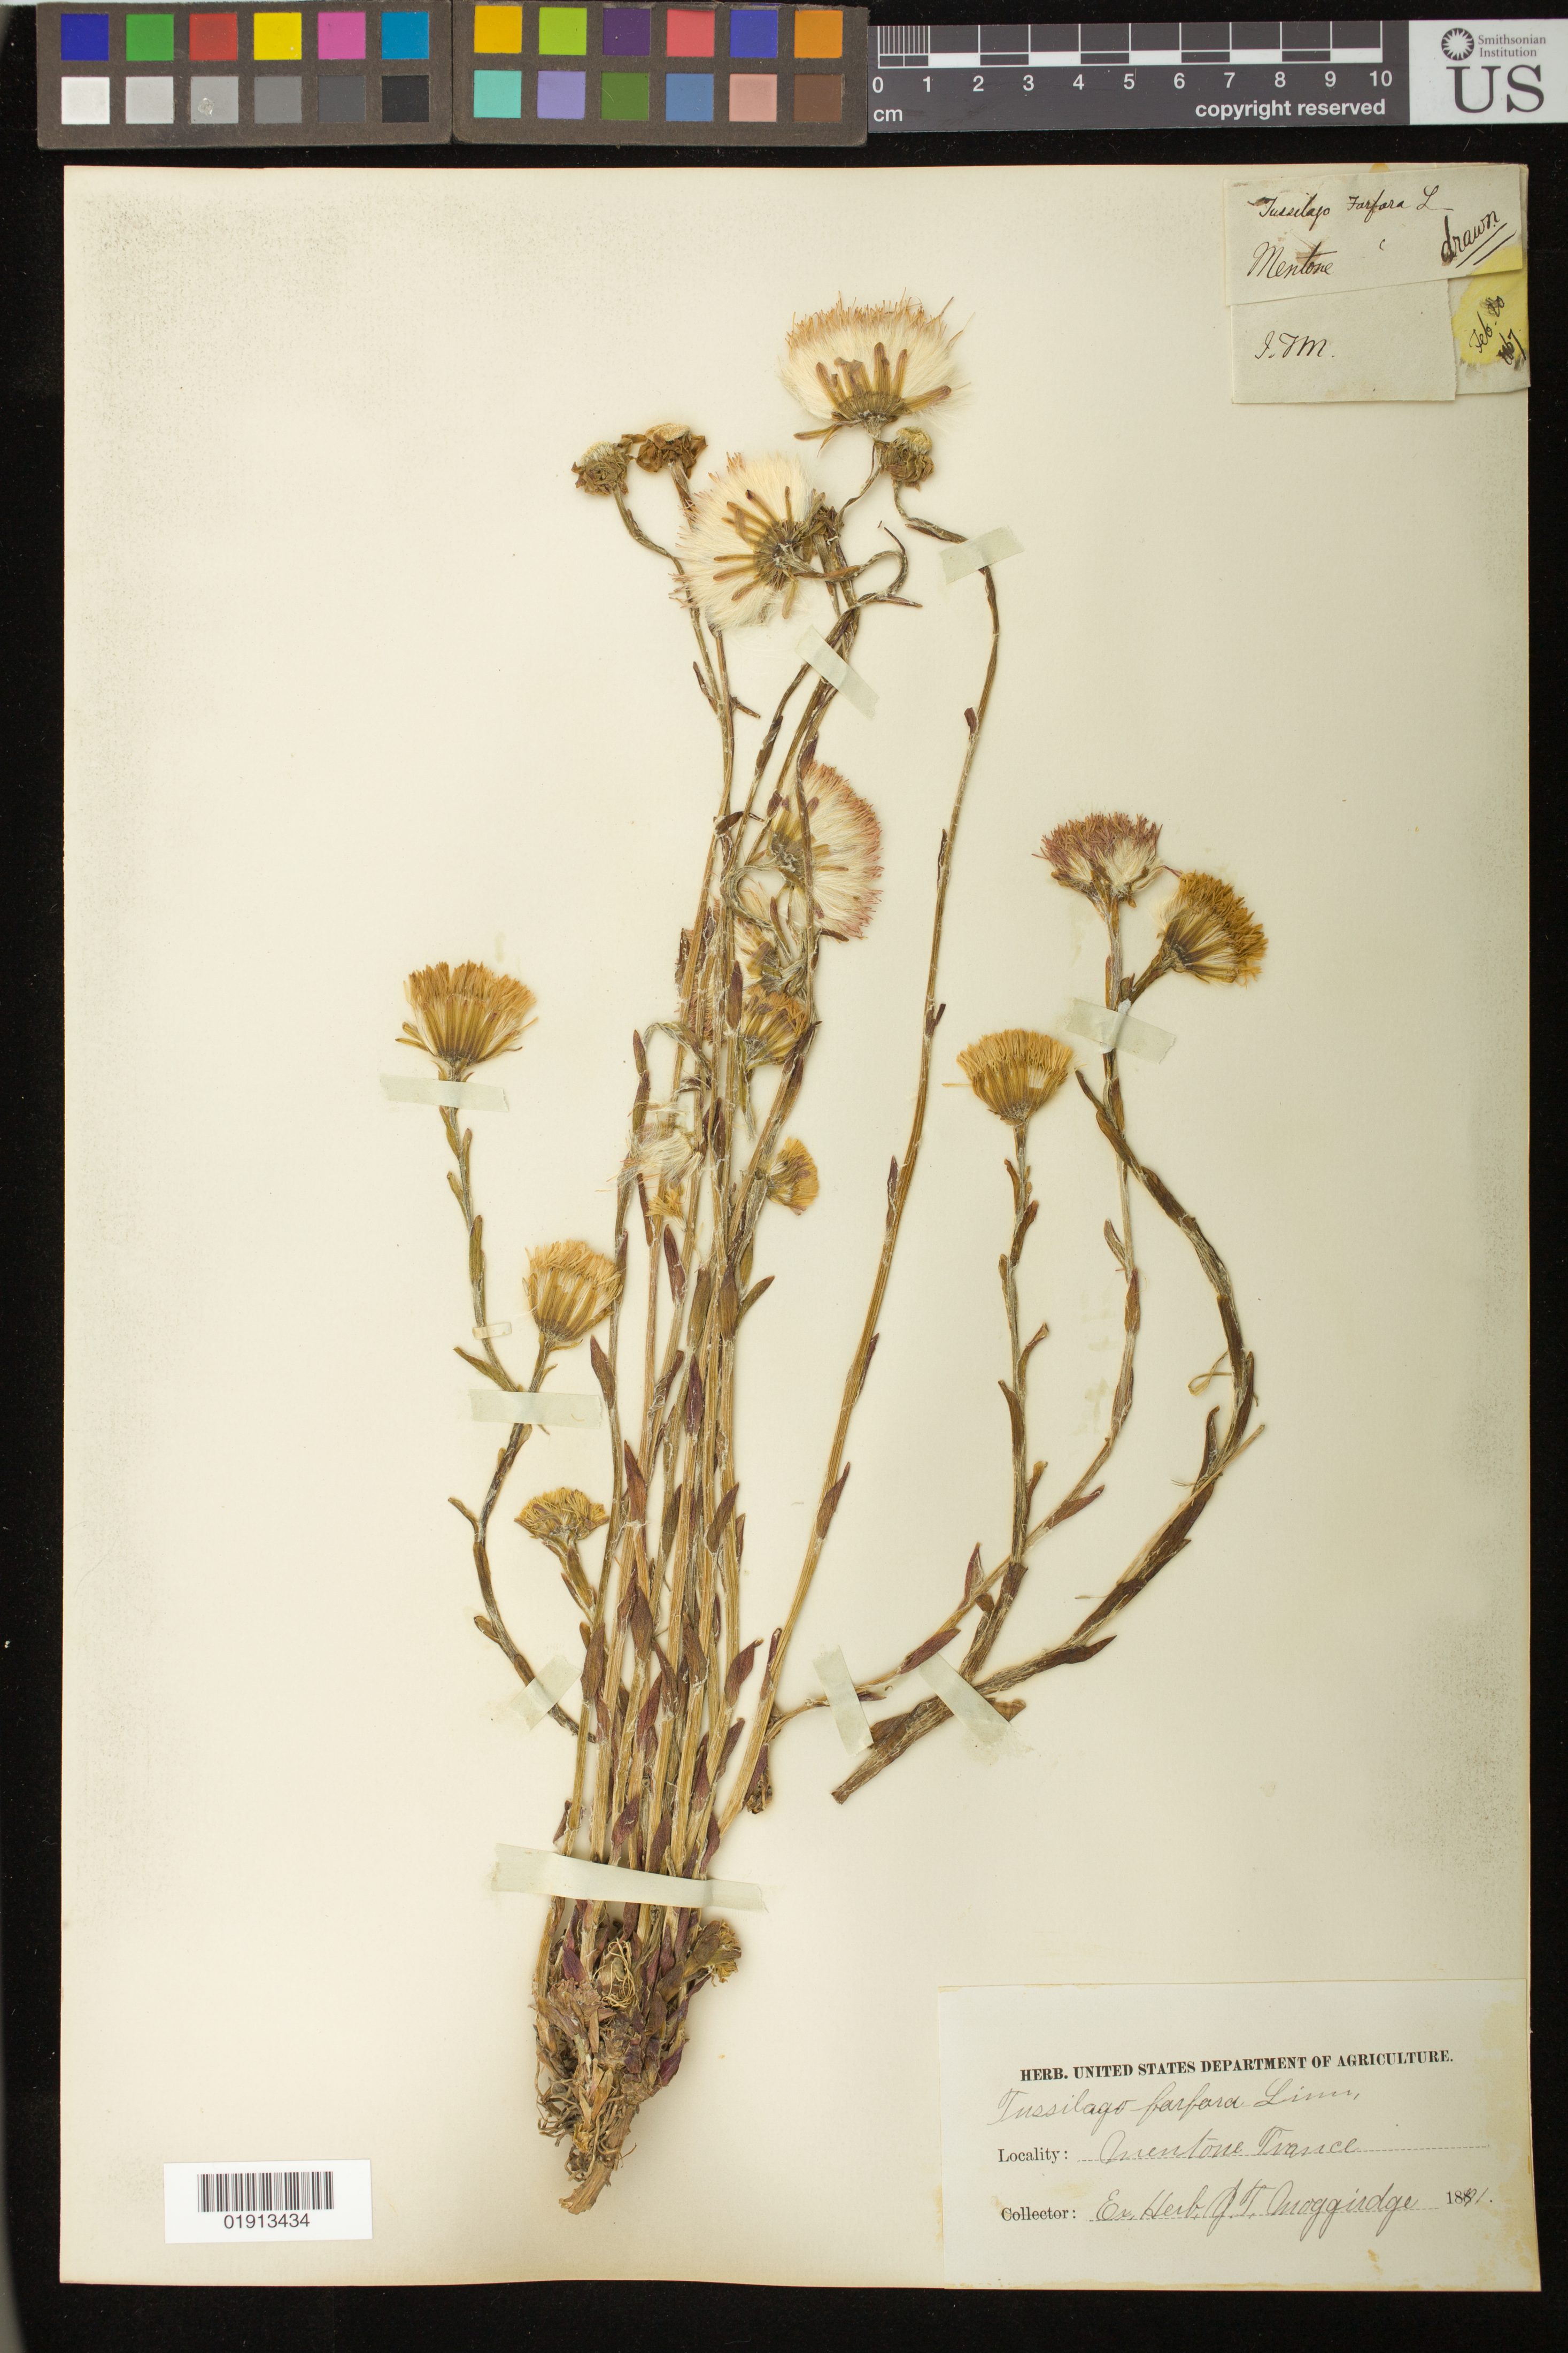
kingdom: Plantae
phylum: Tracheophyta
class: Magnoliopsida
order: Asterales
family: Asteraceae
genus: Tussilago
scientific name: Tussilago farfara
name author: L.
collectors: J. T. Moggridge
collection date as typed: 20 Feb 1867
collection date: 1867-02-20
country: France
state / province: Provence-alpes-côte D'azur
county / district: Alpes-Maritimes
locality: Mentone